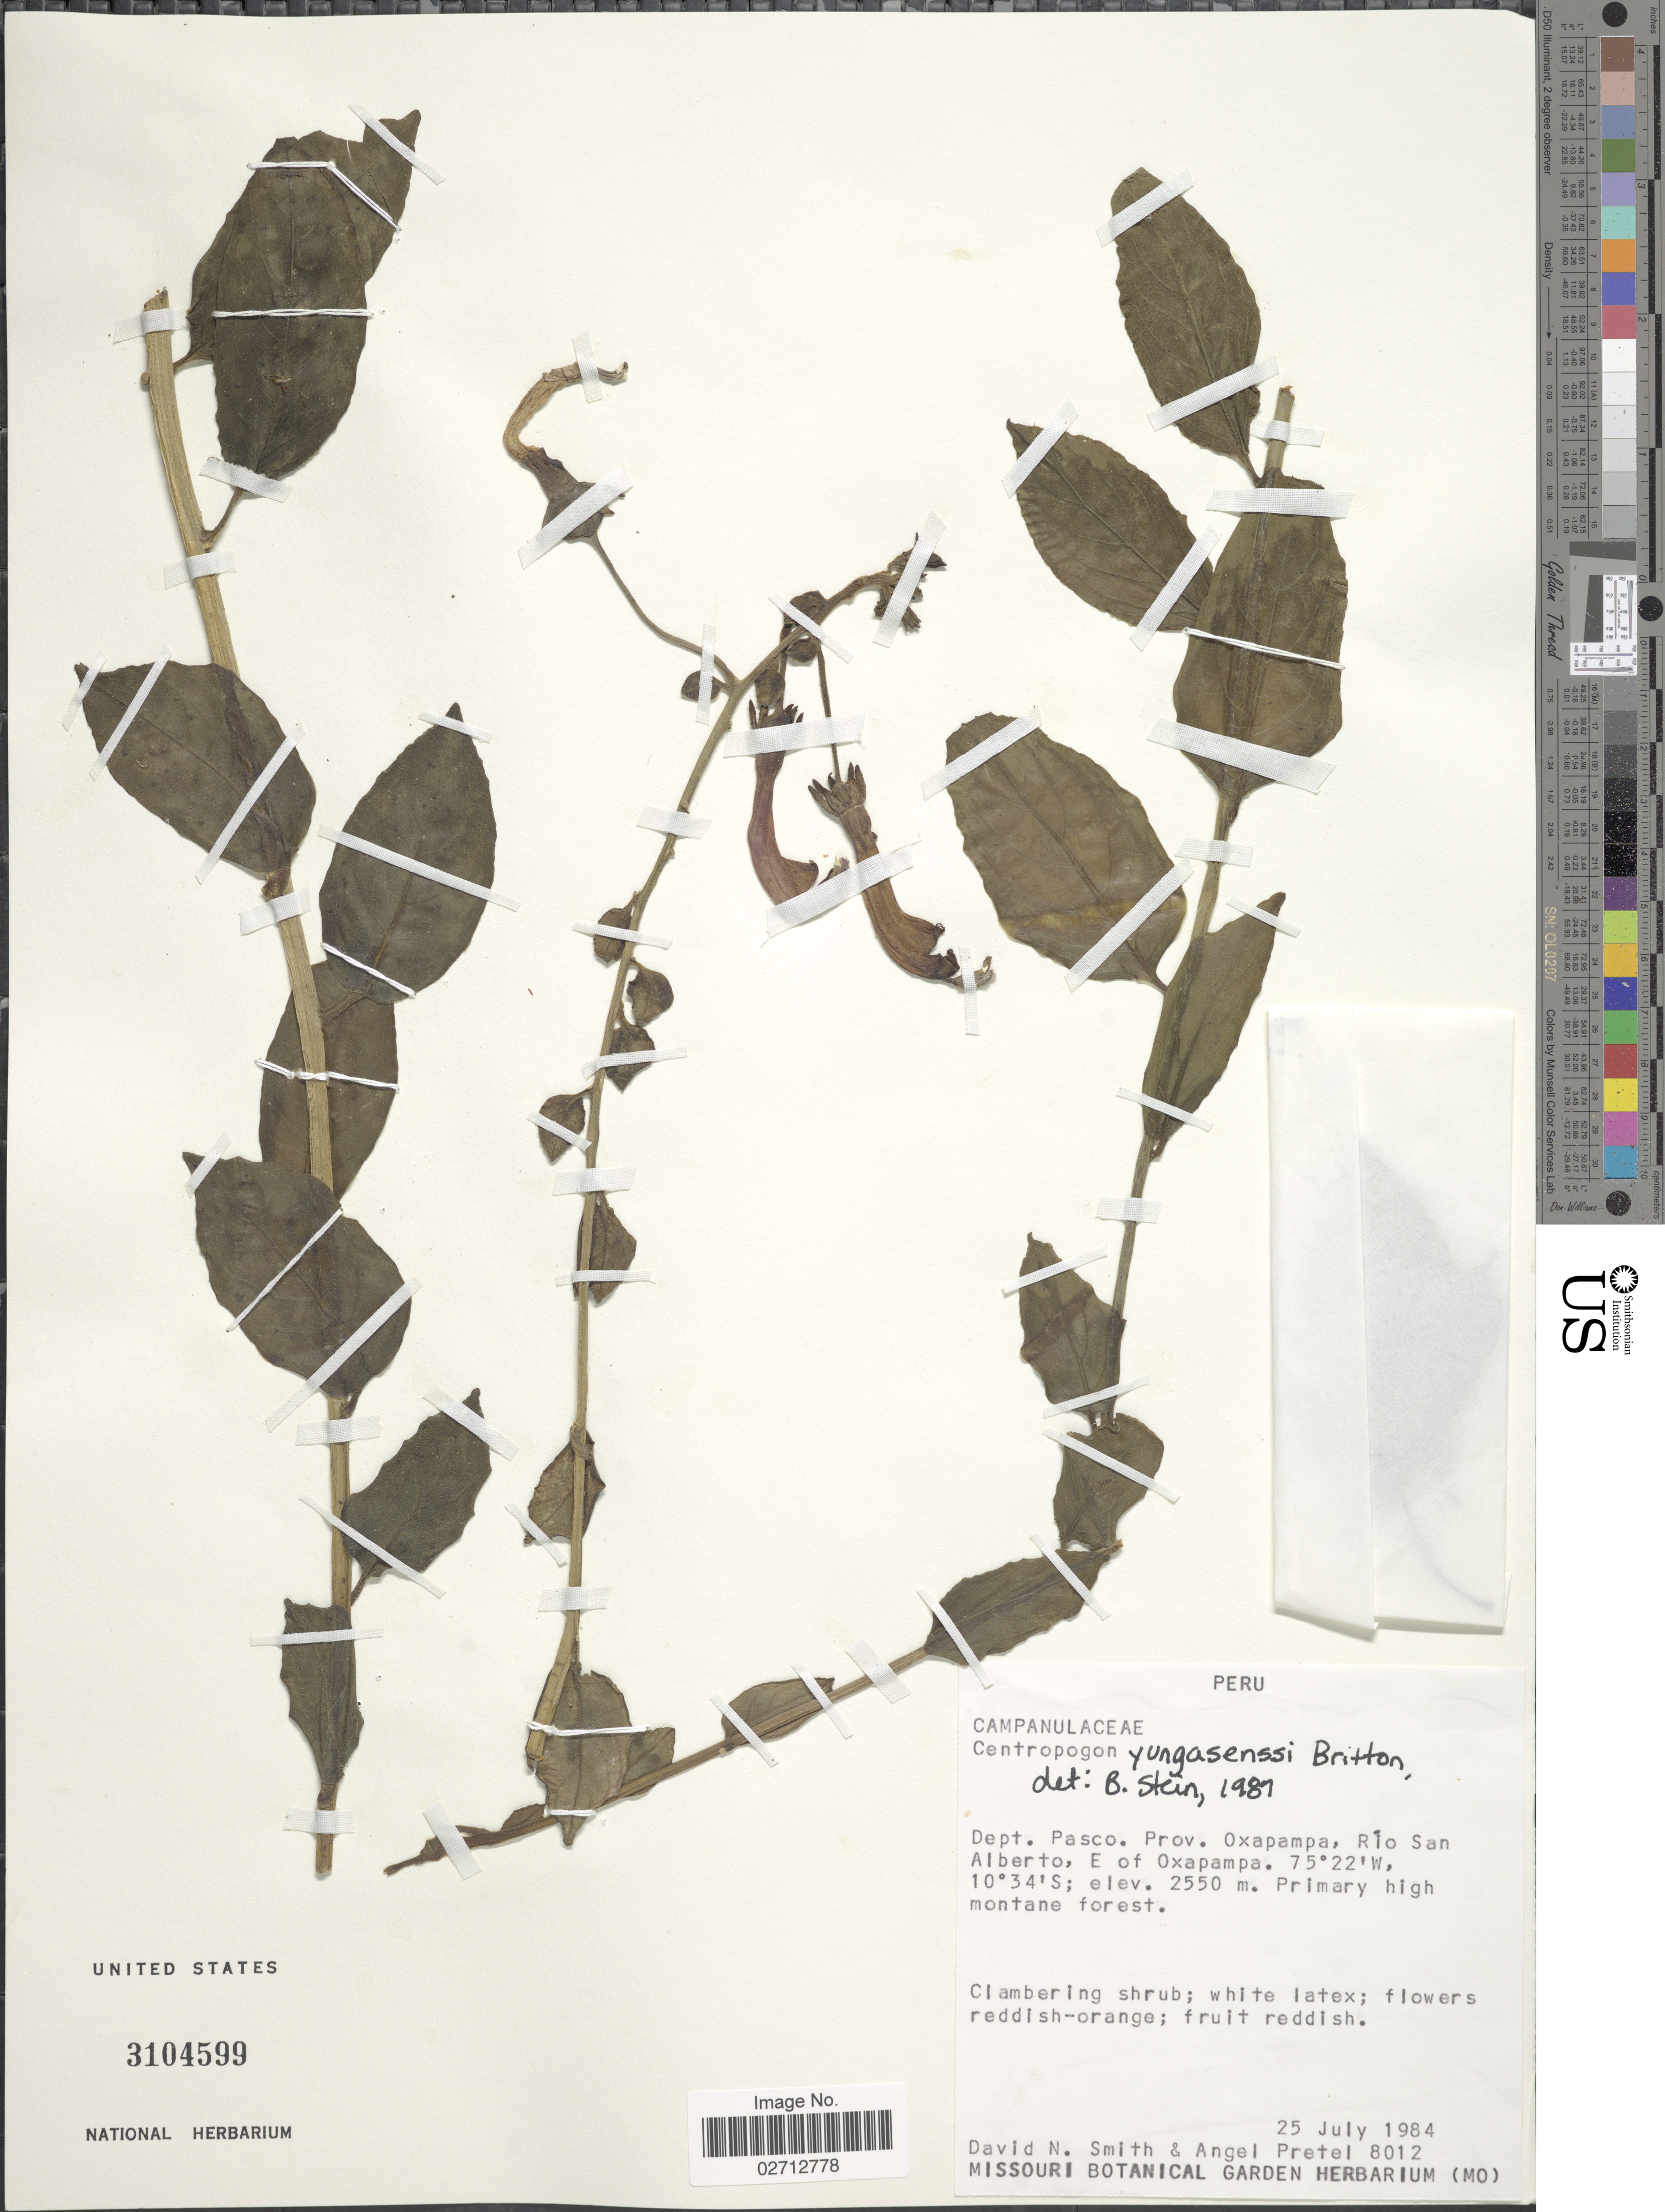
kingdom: Plantae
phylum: Tracheophyta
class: Magnoliopsida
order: Asterales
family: Campanulaceae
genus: Centropogon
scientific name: Centropogon yungasensis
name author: Britton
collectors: D. Smith & A. Pretel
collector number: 8012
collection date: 1984-07-25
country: Peru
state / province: Pasco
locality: Prov. Oxapampa, Rio San Alberto, E of Oxapampa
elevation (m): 2550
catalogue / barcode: US 3104599